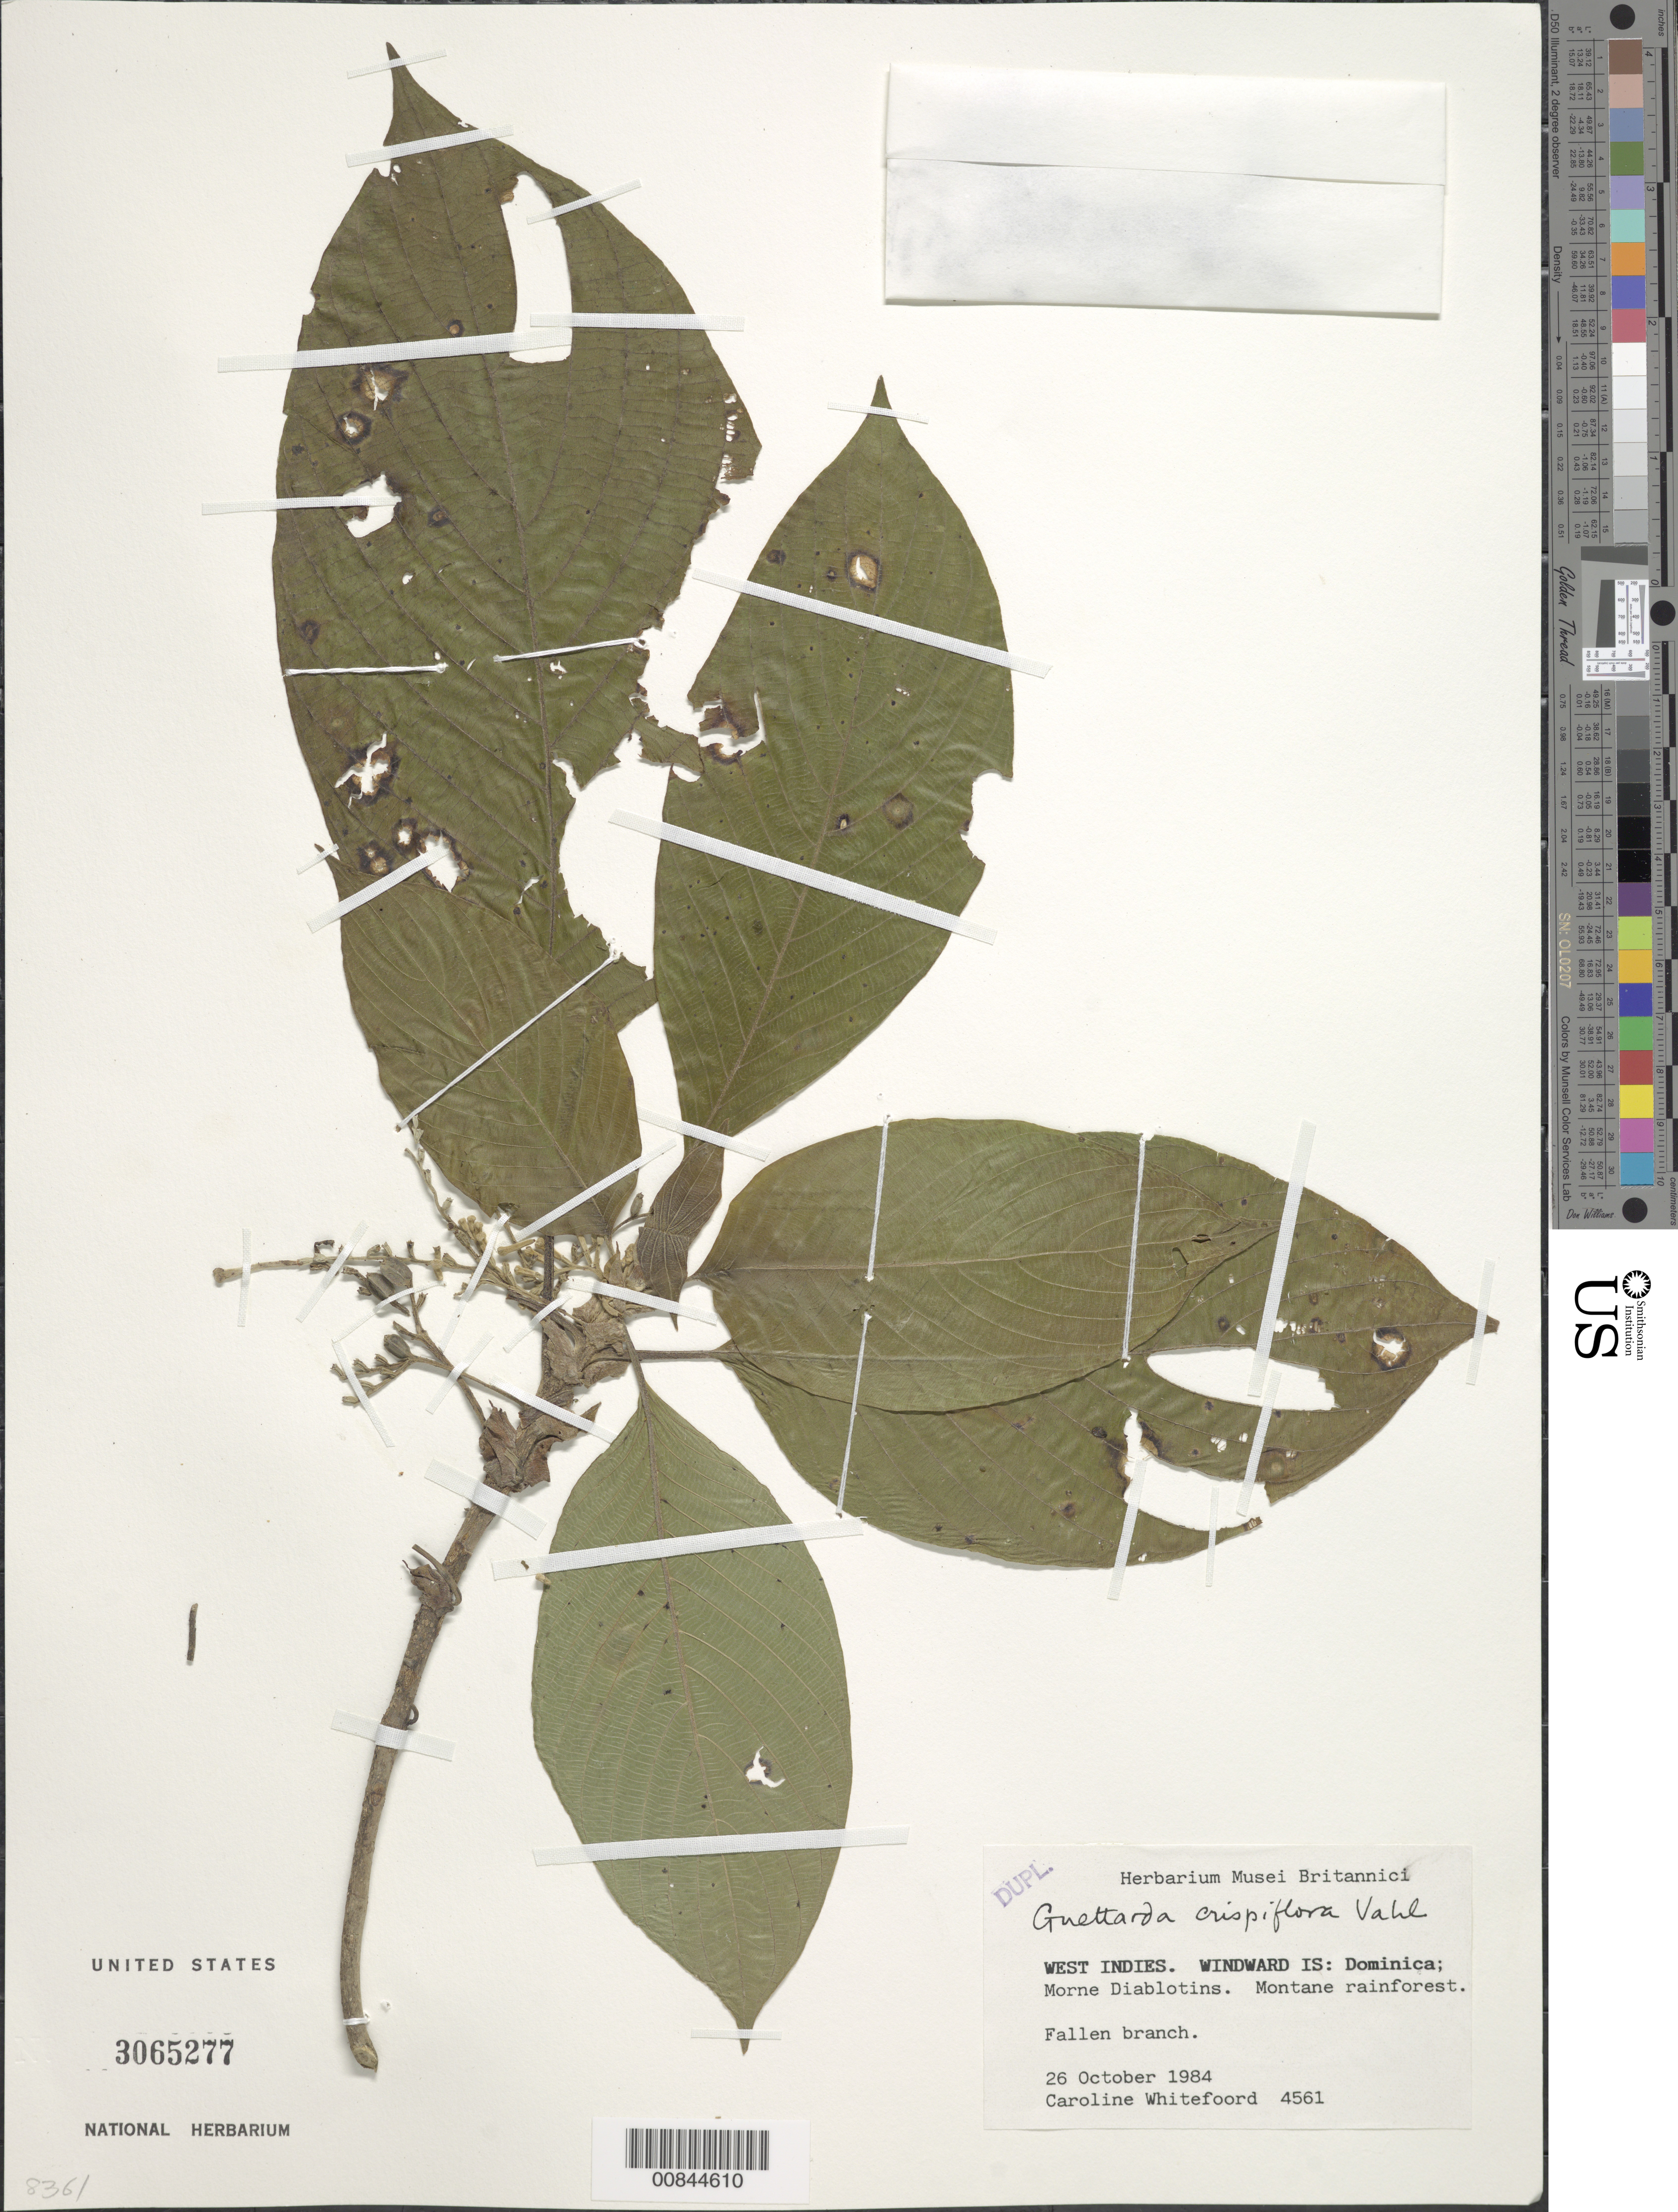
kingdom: Plantae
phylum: Tracheophyta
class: Magnoliopsida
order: Gentianales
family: Rubiaceae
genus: Guettarda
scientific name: Guettarda crispiflora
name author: Vahl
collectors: C. Whitefoord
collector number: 4561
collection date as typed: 26 Oct 1984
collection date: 1984-10-26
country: Dominica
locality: Morne Diablotins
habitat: Montane rainforest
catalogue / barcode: US 3065277